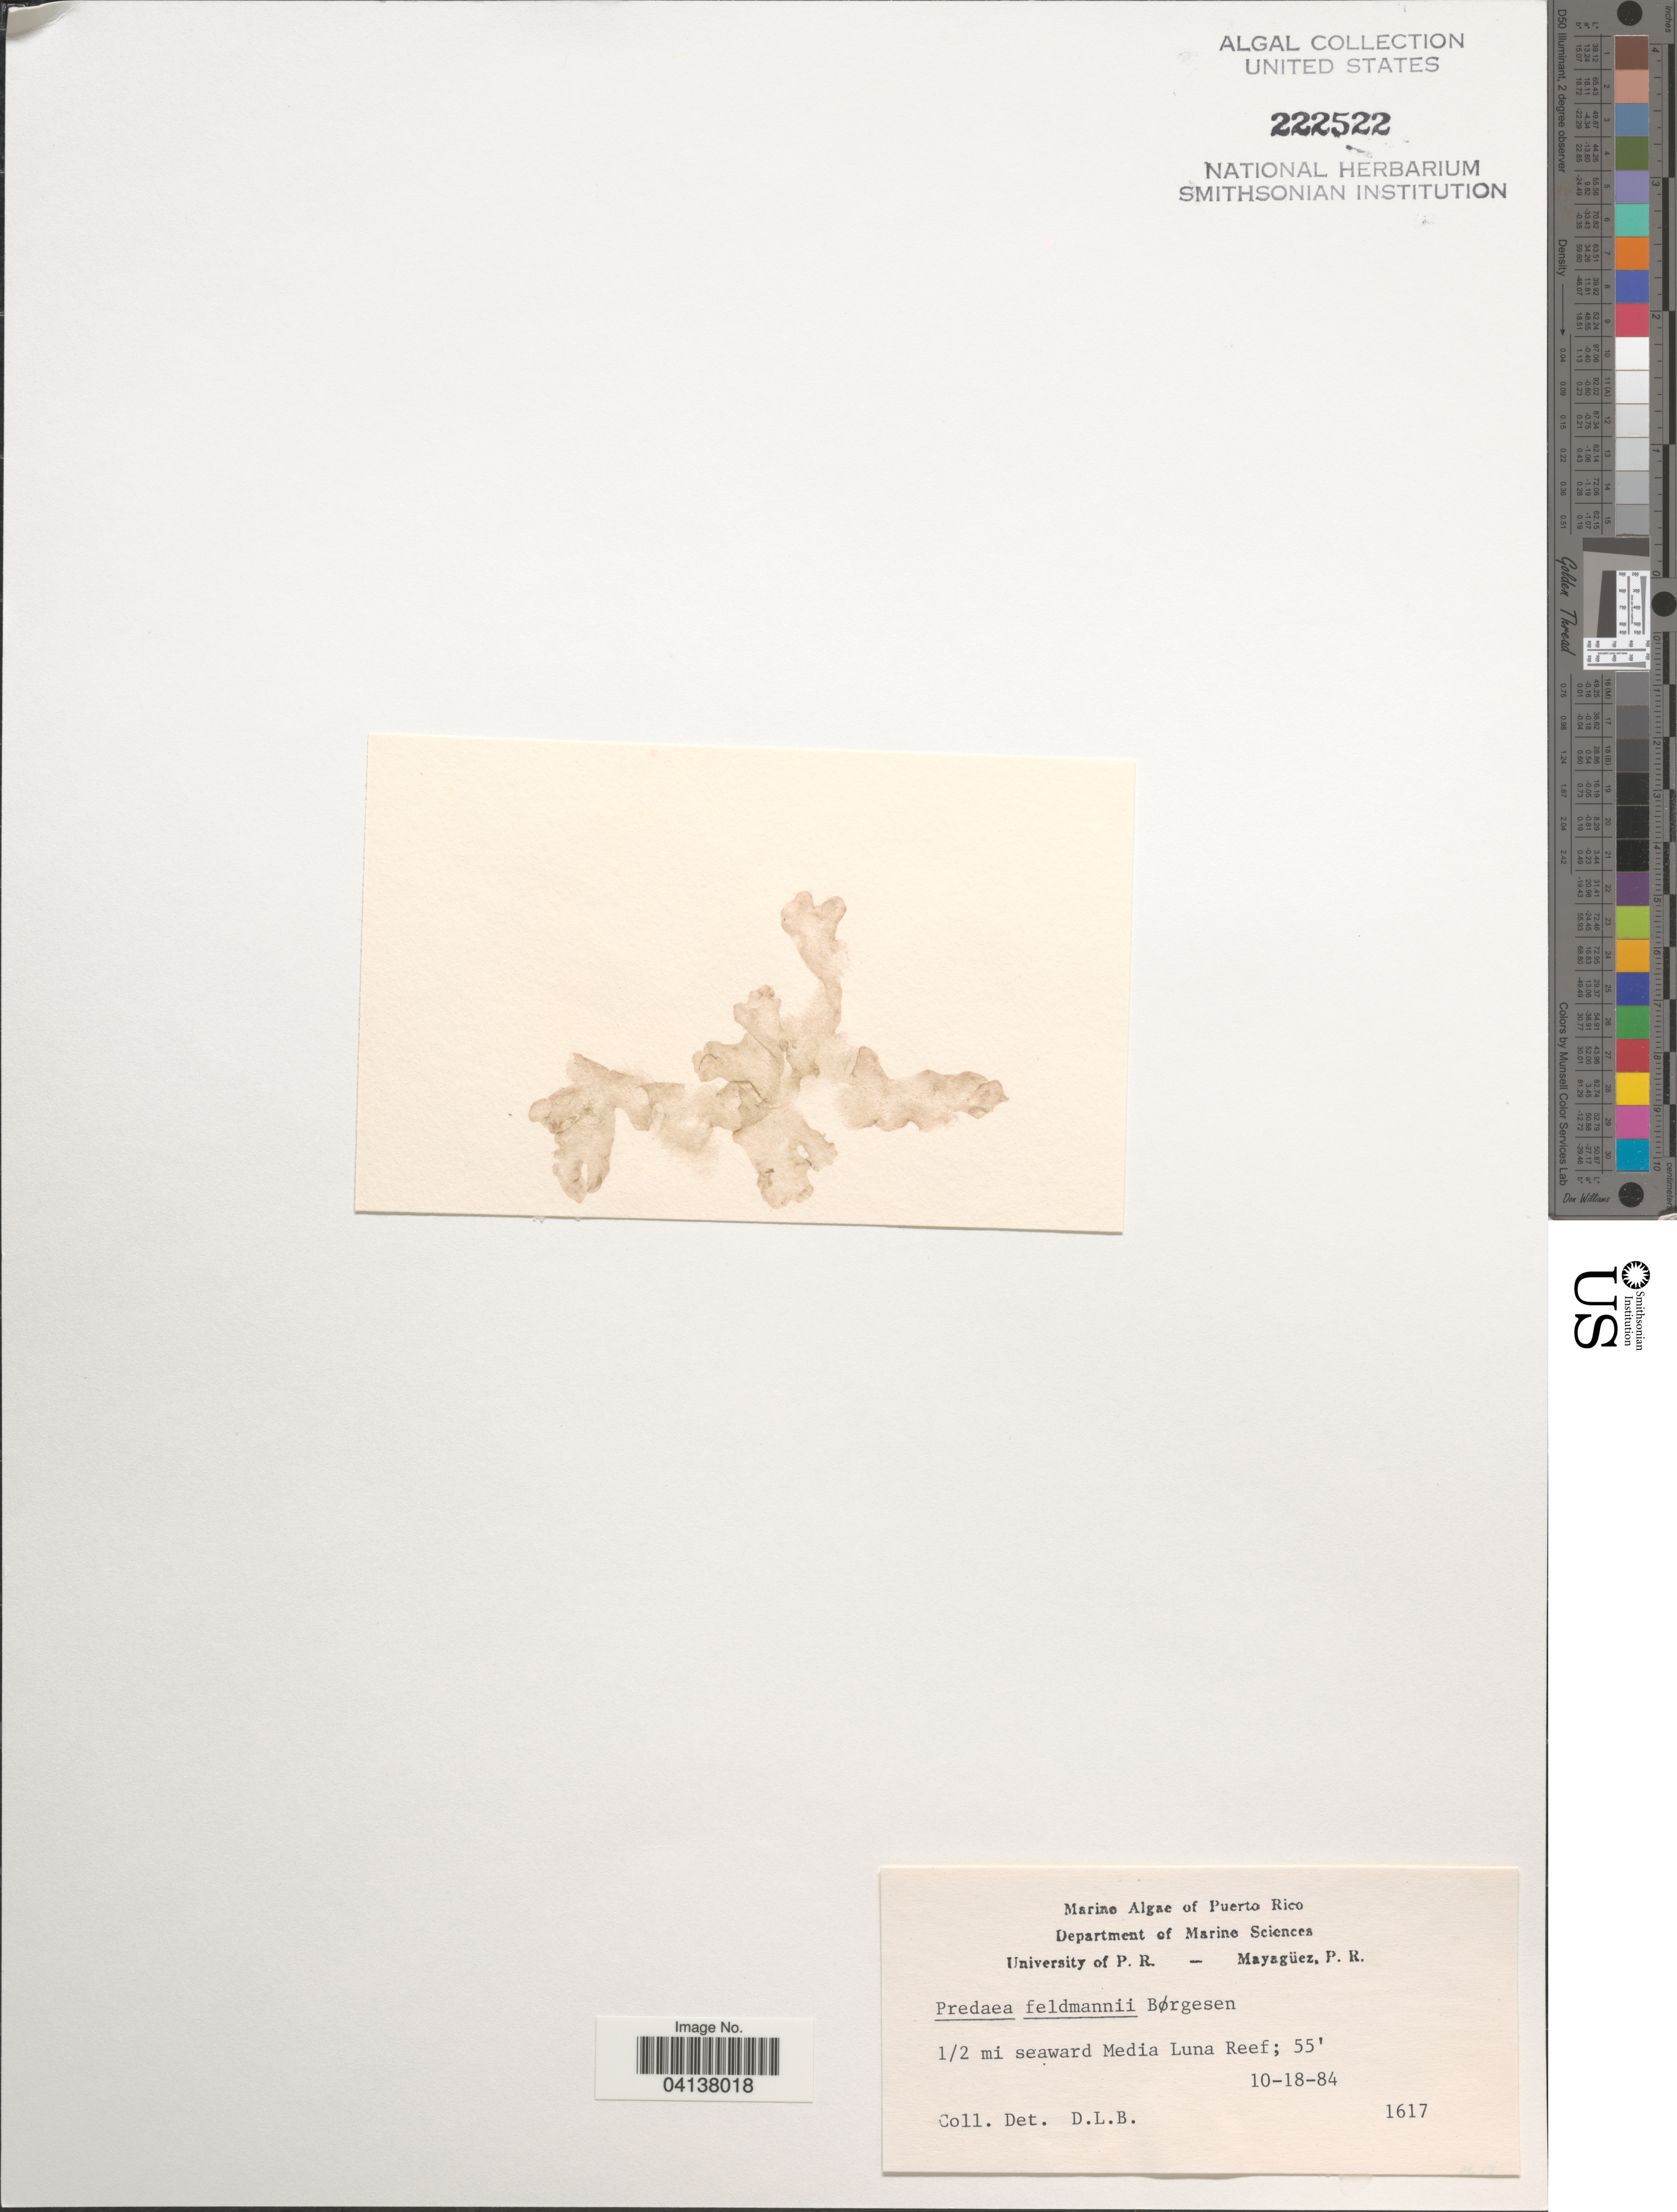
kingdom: Plantae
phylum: Rhodophyta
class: Florideophyceae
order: Nemastomatales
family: Nemastomataceae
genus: Predaea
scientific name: Predaea feldmannii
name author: Børgesen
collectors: D. L. B.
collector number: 1617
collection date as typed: Transcribed d/m/y: 18/10/84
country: Puerto Rico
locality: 1/2 mi seaward Media Luna Reef.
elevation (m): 17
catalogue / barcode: US 222522